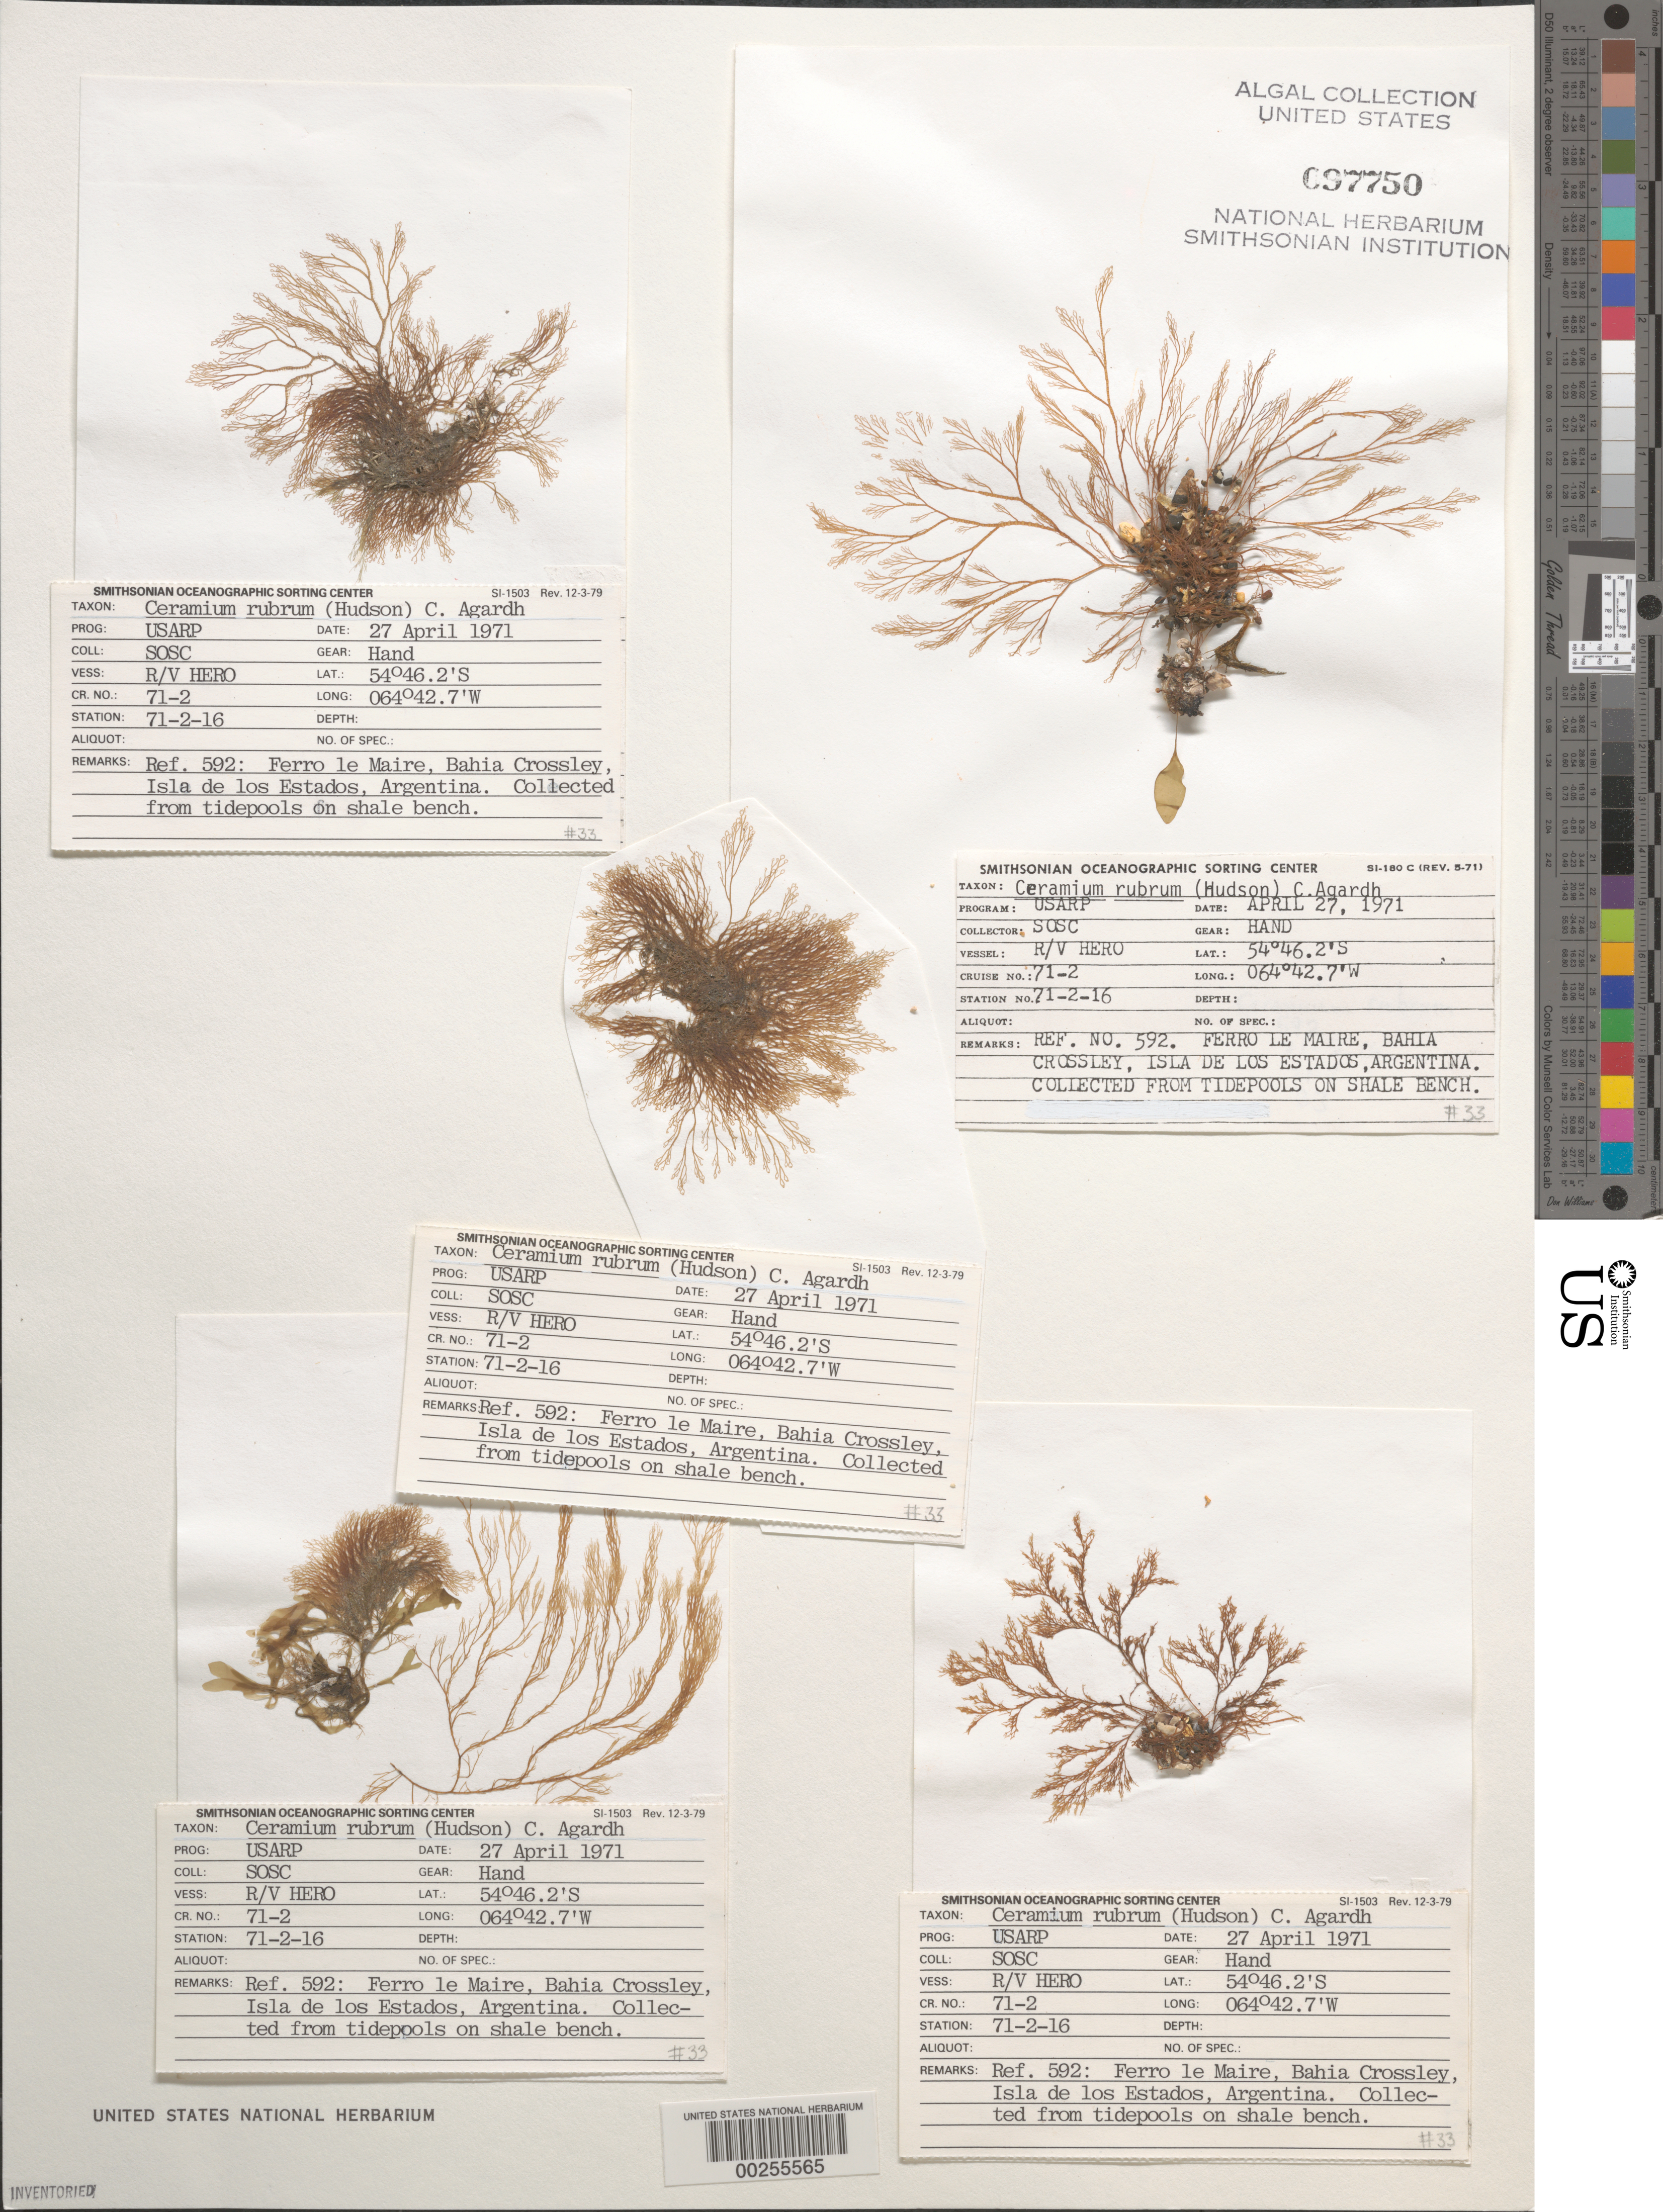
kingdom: Plantae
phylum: Rhodophyta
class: Florideophyceae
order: Ceramiales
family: Ceramiaceae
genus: Ceramium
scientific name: Ceramium rubrum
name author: C. Agardh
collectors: SOSC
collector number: Station 71-2-16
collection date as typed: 27 Apr 1971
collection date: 1971-04-27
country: Argentina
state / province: Tierra del Fuego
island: Isla de los Estados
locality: Ferro le Maire, Bahia Crossley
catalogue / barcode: US 97750